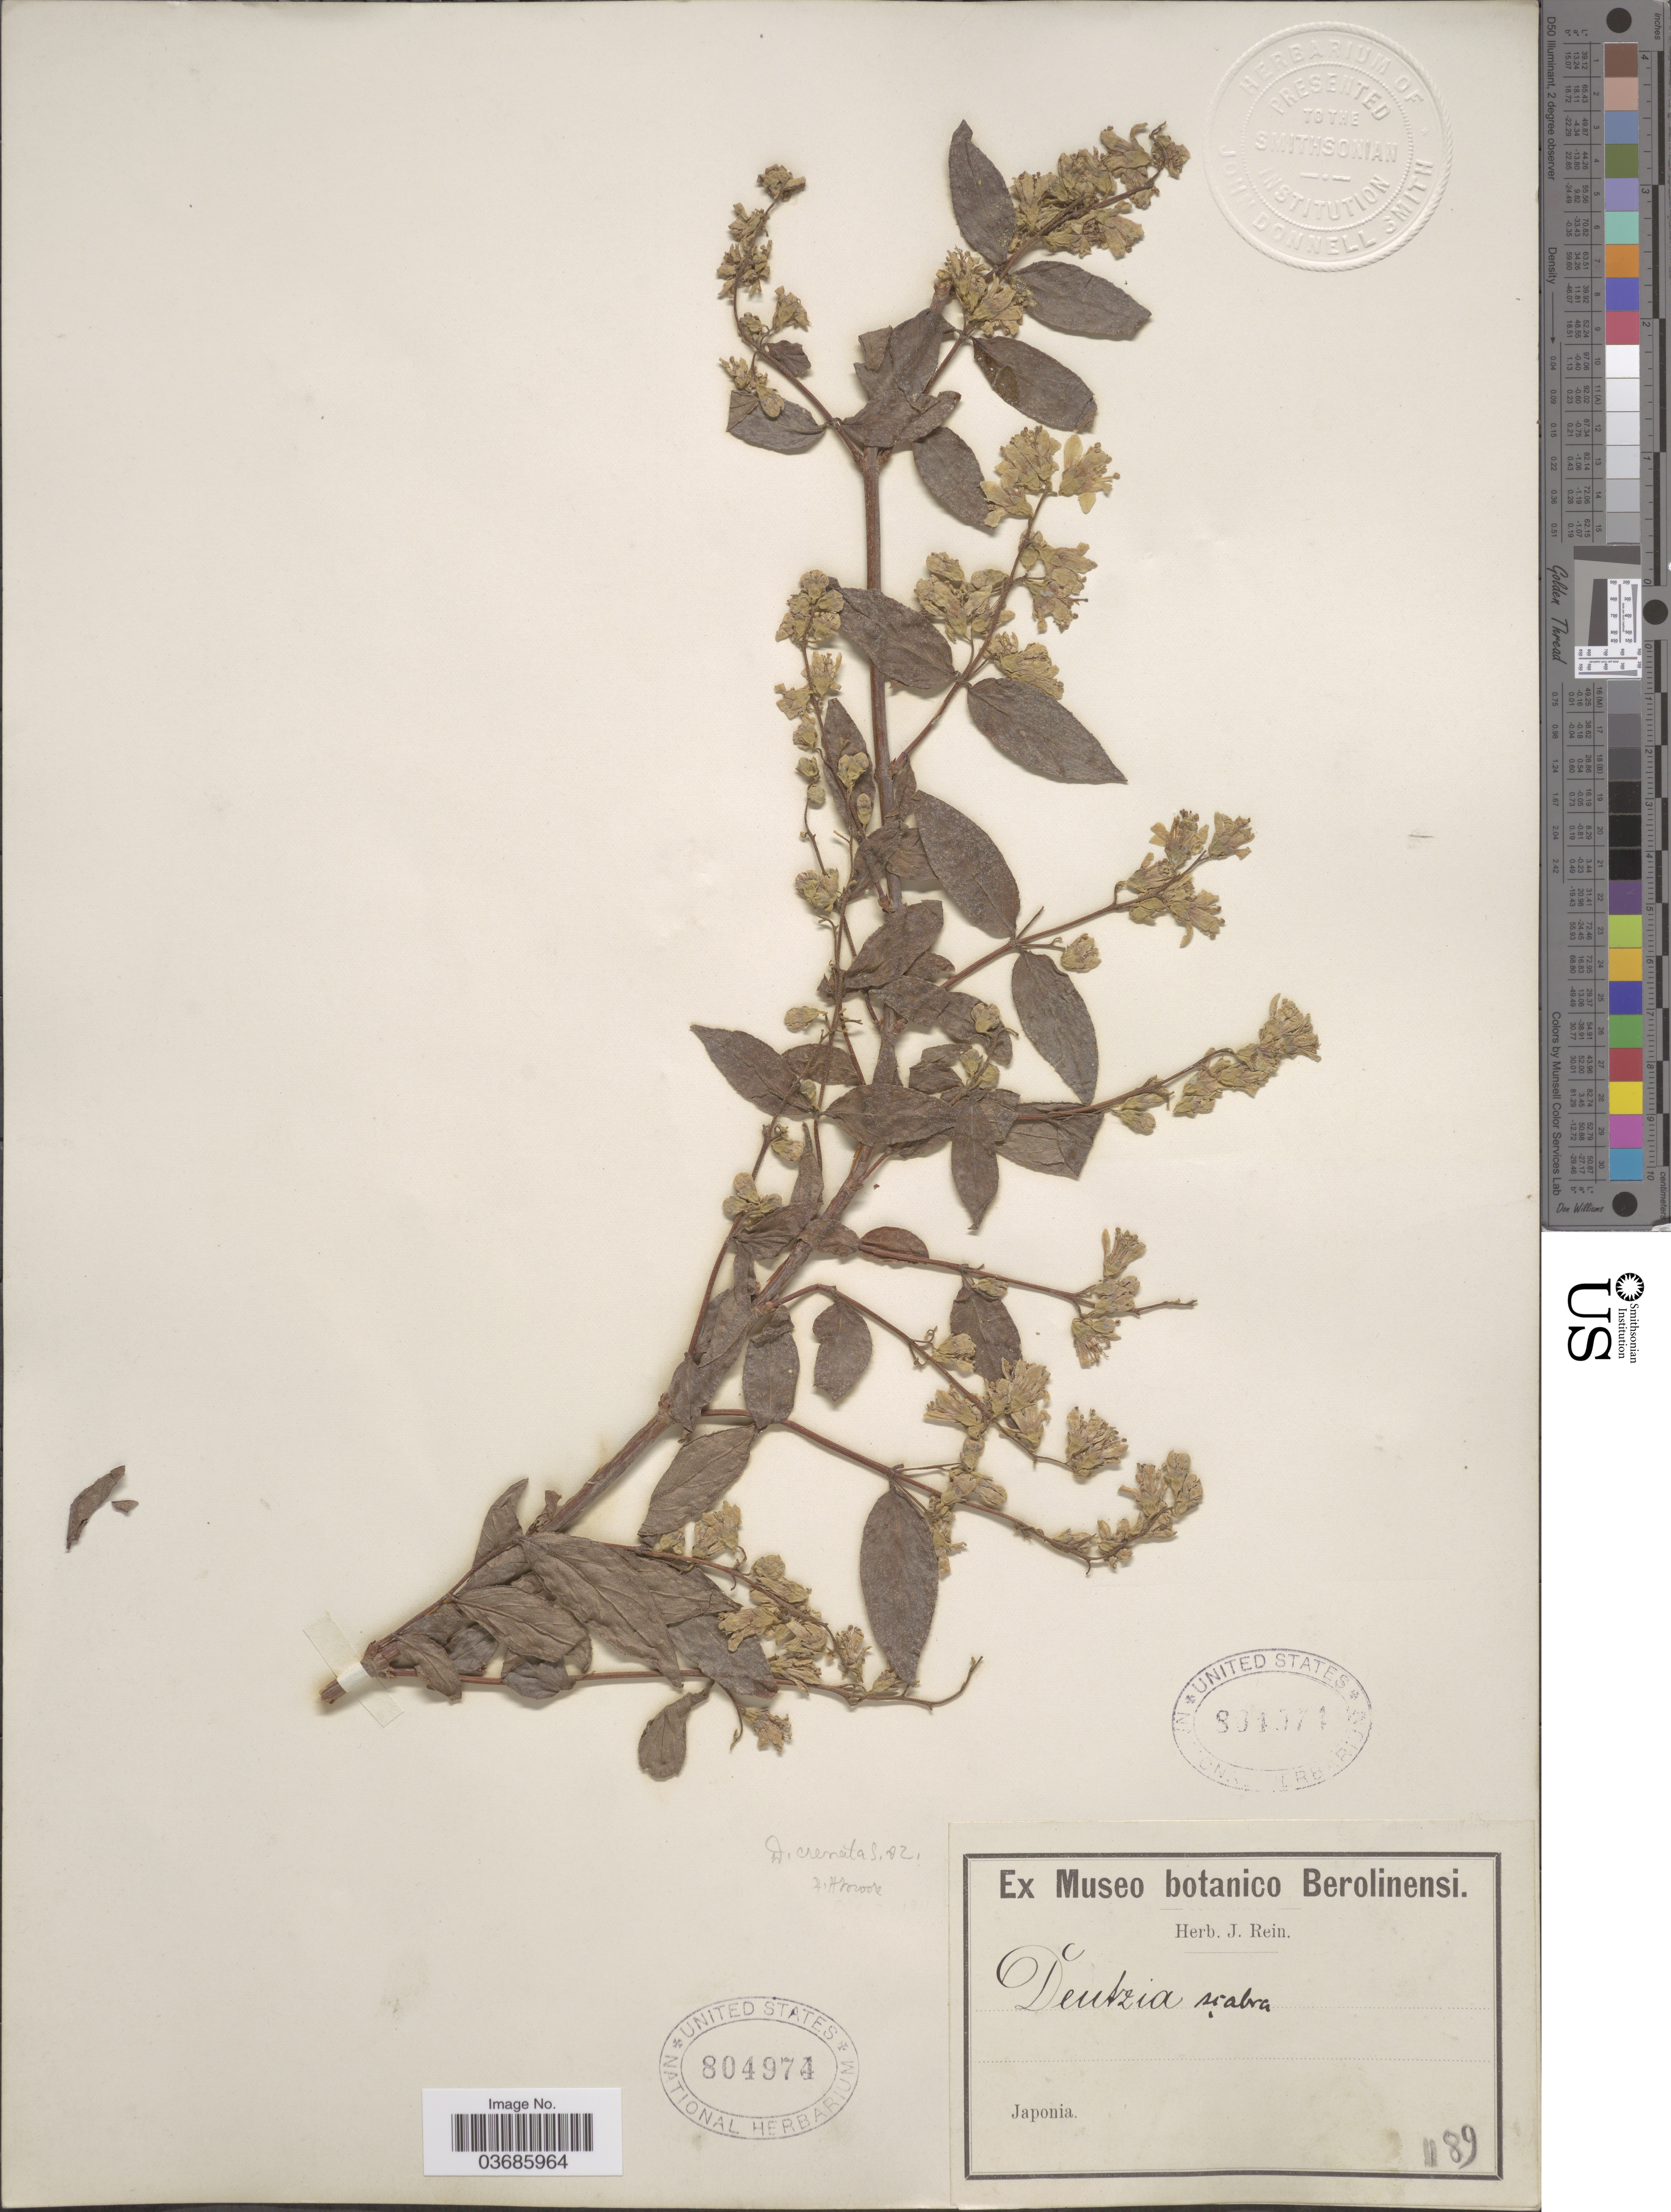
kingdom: Plantae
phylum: Tracheophyta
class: Magnoliopsida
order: Cornales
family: Hydrangeaceae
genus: Deutzia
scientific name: Deutzia scabra var. crenata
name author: Maxim.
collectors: ex herb. J. Rein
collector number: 1189*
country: Japan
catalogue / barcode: US 804974